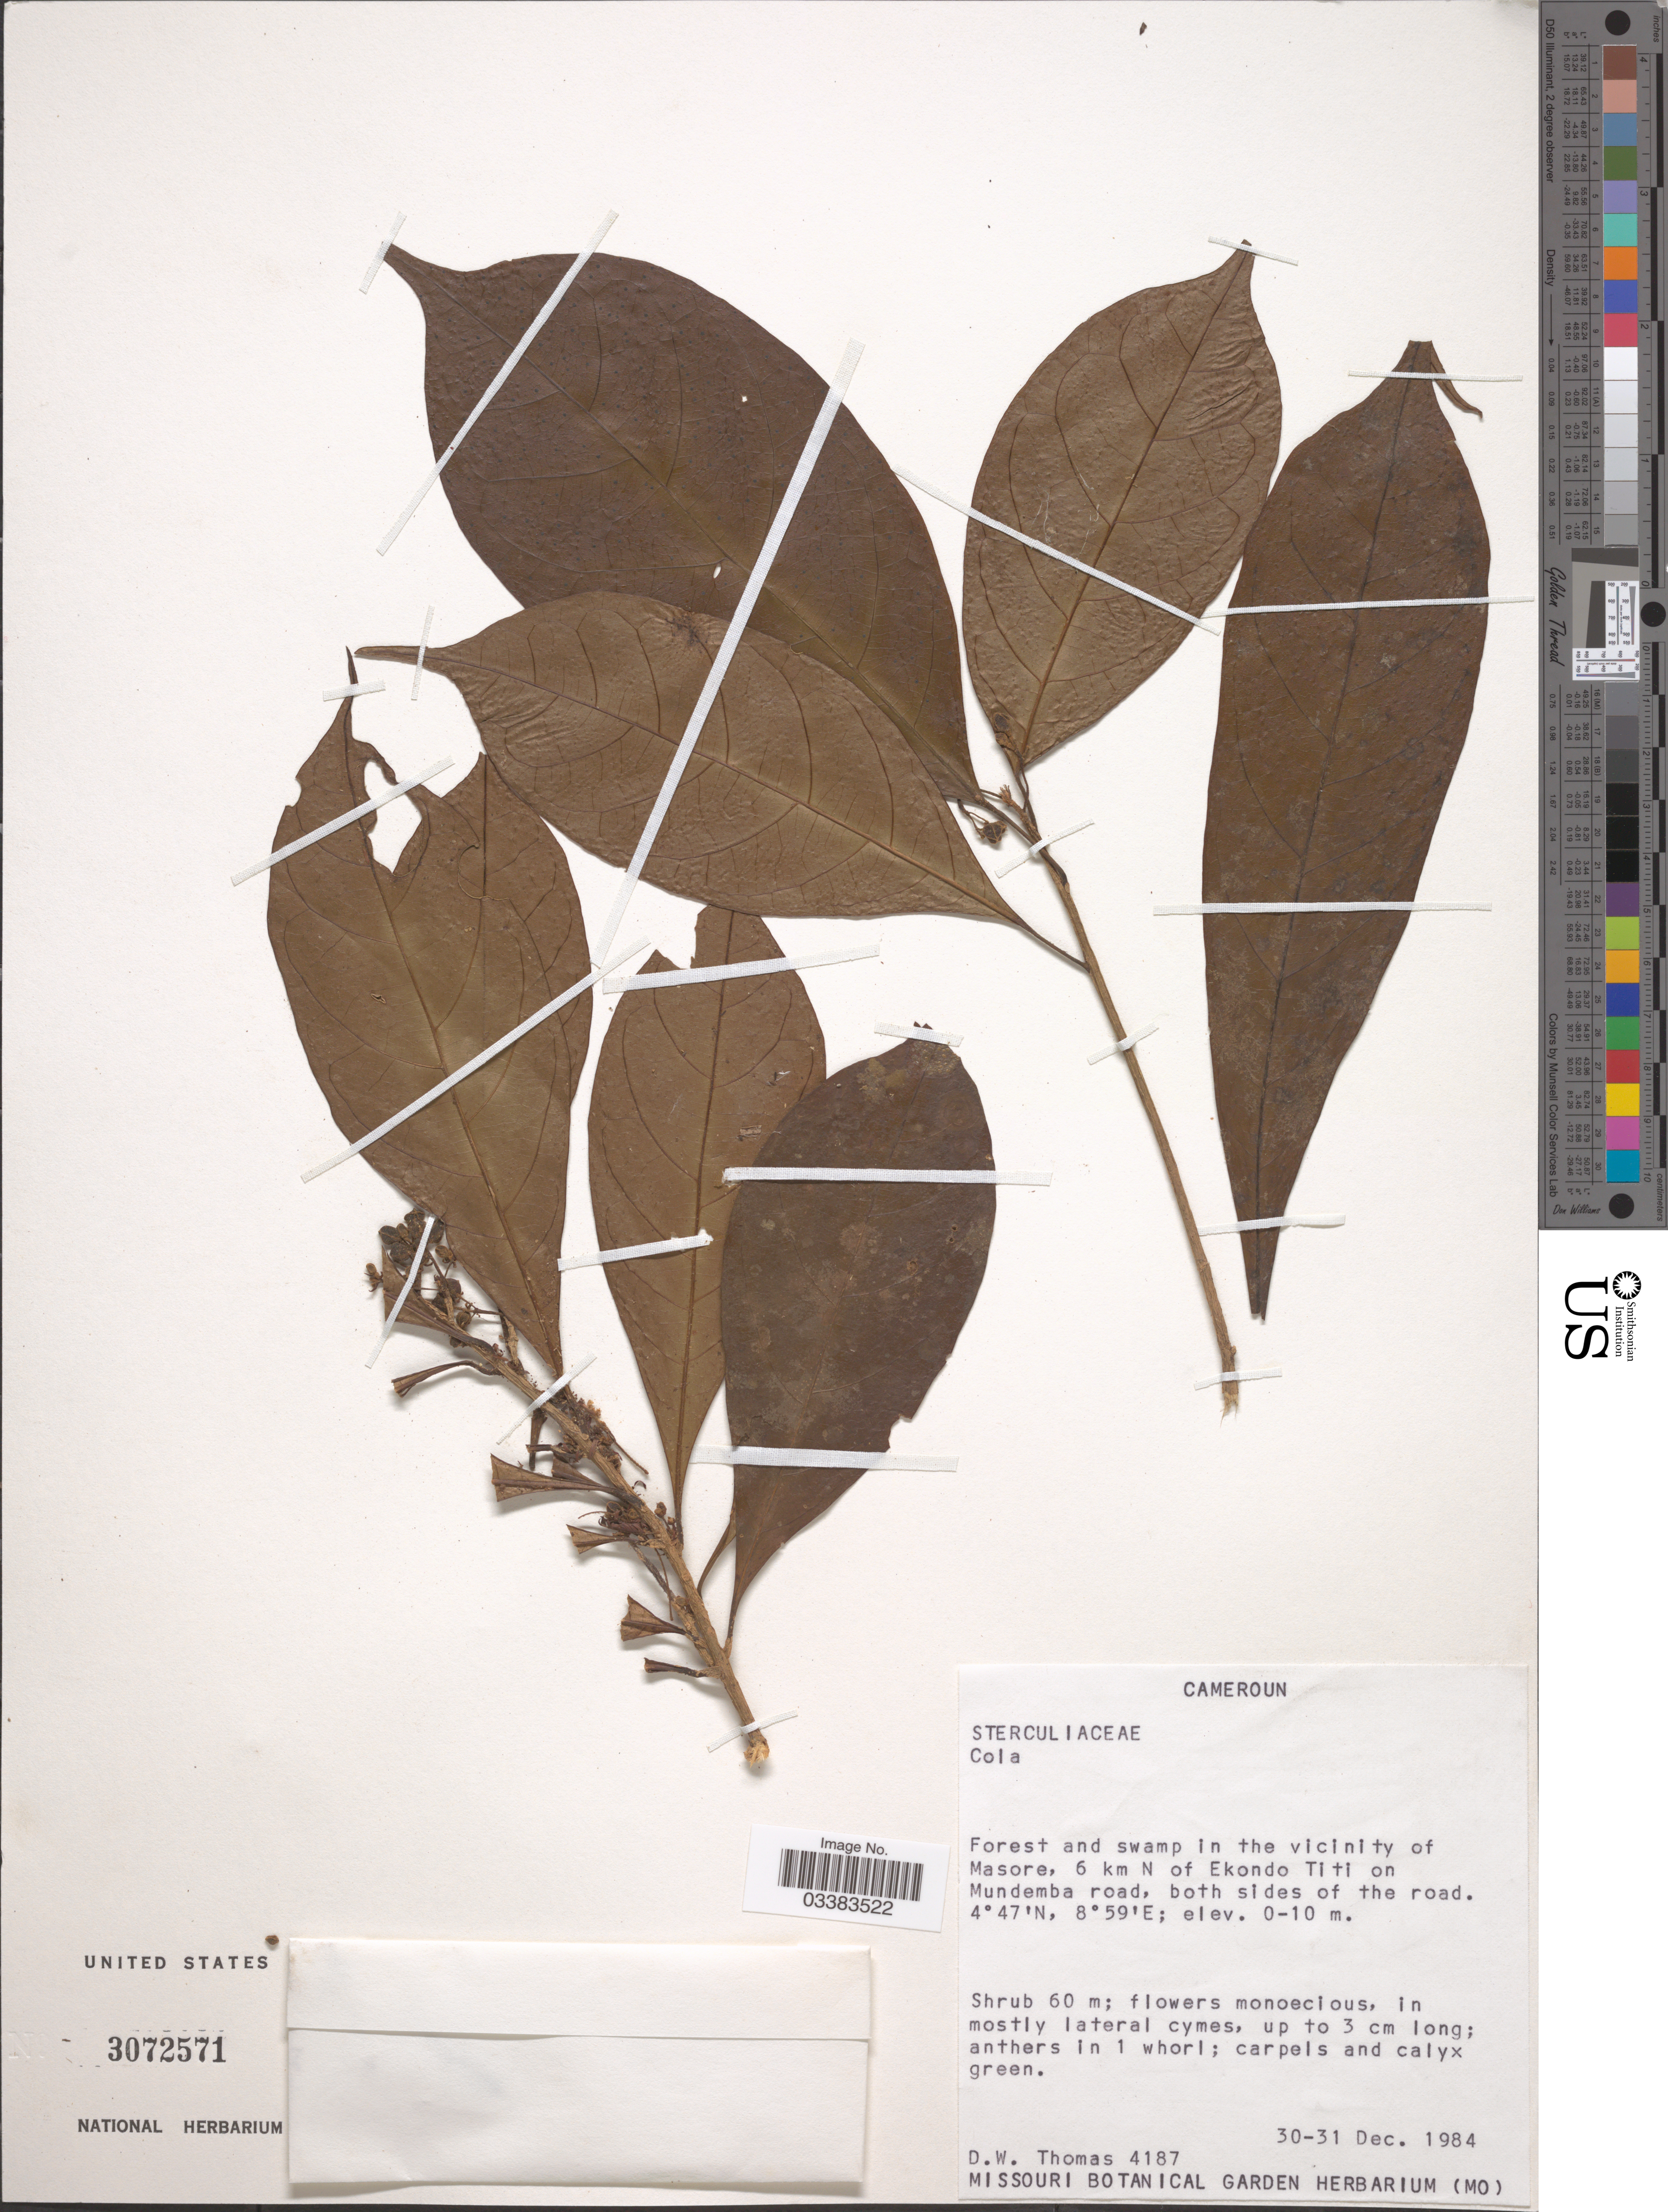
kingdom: Plantae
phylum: Tracheophyta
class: Magnoliopsida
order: Malvales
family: Malvaceae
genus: Cola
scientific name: Cola sp.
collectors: D. W. Thomas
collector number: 4187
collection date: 1984-12-30/1984-12-31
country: Cameroon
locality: Cameroun. Forest and swamp in the vicinity of Masore, 6 km N of Ekondo Titi on Mundemba road, both sides of the road.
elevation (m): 0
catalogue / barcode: US 3072571